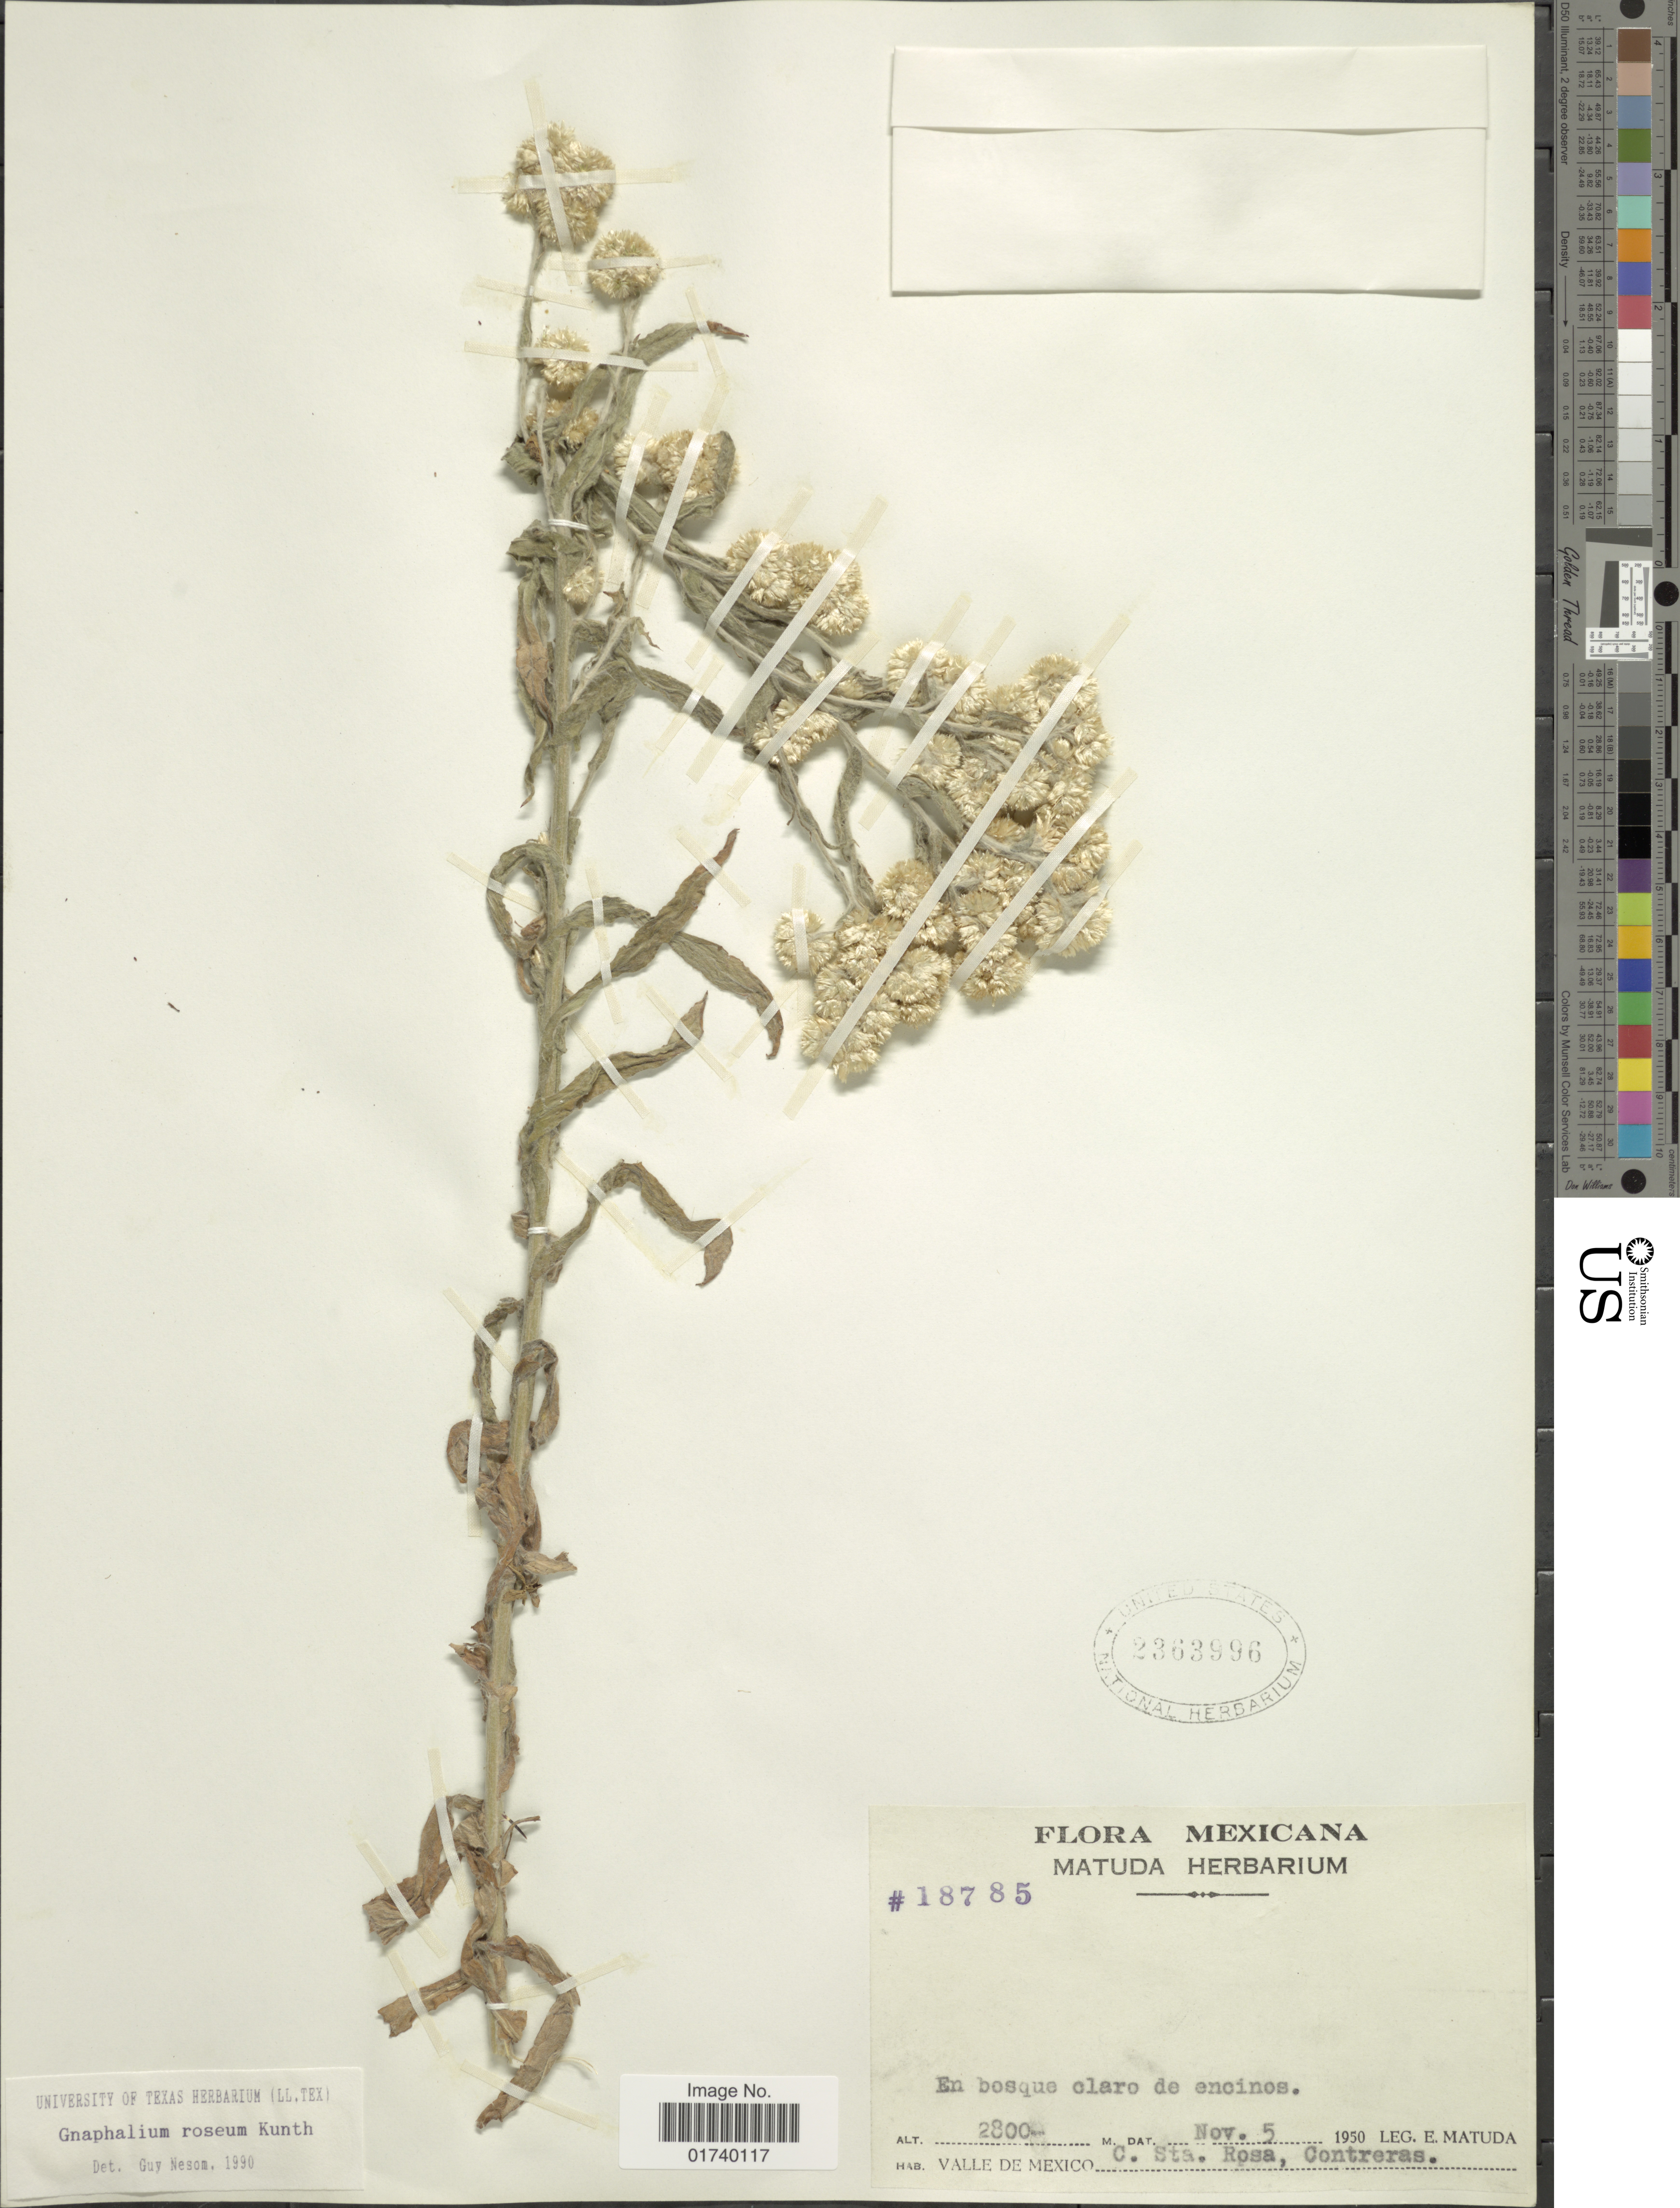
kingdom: Plantae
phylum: Tracheophyta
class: Magnoliopsida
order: Asterales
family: Asteraceae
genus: Pseudognaphalium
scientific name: Pseudognaphalium roseum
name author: (Kunth) Anderb.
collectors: E. Matuda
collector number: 18785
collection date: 1950-11-05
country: Mexico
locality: Valle de Mexico, C. Sta. Rosa, Contreras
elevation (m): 2800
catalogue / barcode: US 2363996